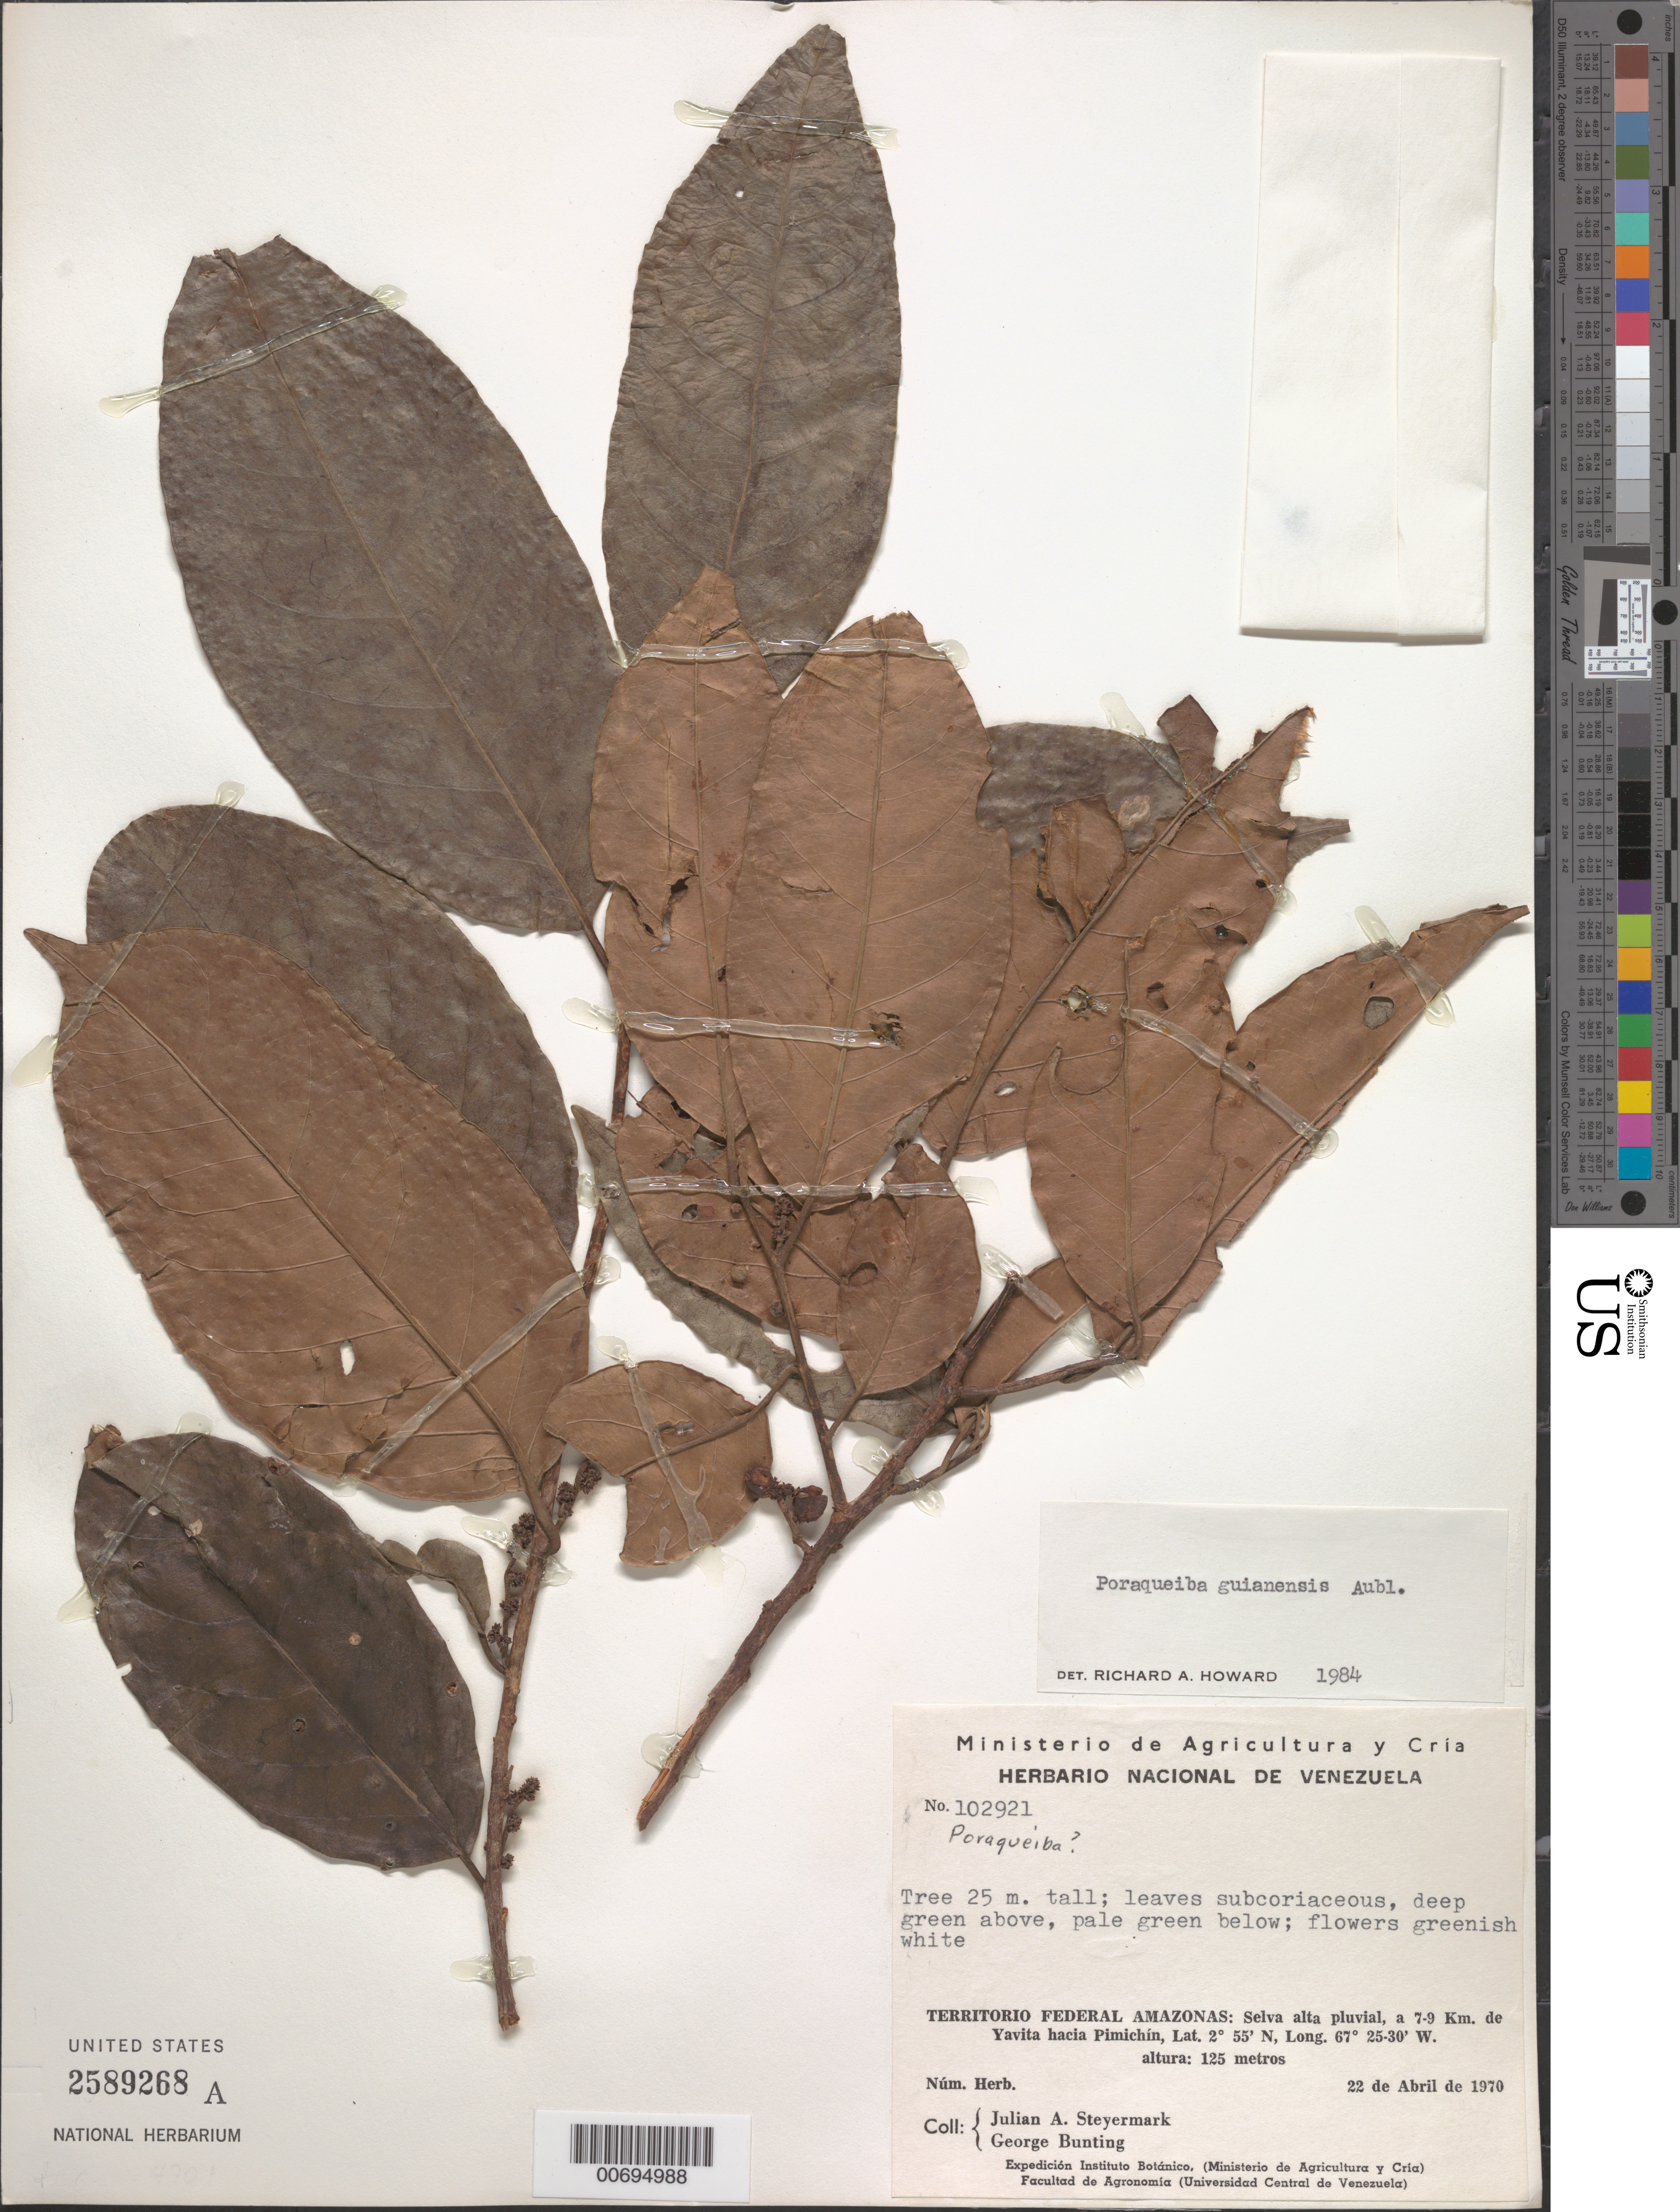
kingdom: Plantae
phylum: Tracheophyta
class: Magnoliopsida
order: Metteniusales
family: Metteniusaceae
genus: Poraqueiba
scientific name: Poraqueiba guianensis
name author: Aubl.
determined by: Howard, R. A.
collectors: J. Steyermark & G. S. Bunting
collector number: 102921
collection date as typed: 22-Apr-70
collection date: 1970-04-22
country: Venezuela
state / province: Amazonas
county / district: Maroa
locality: Yavita, 7-9 km toward Pimichín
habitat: High rain forest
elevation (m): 125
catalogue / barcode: US 2589268A